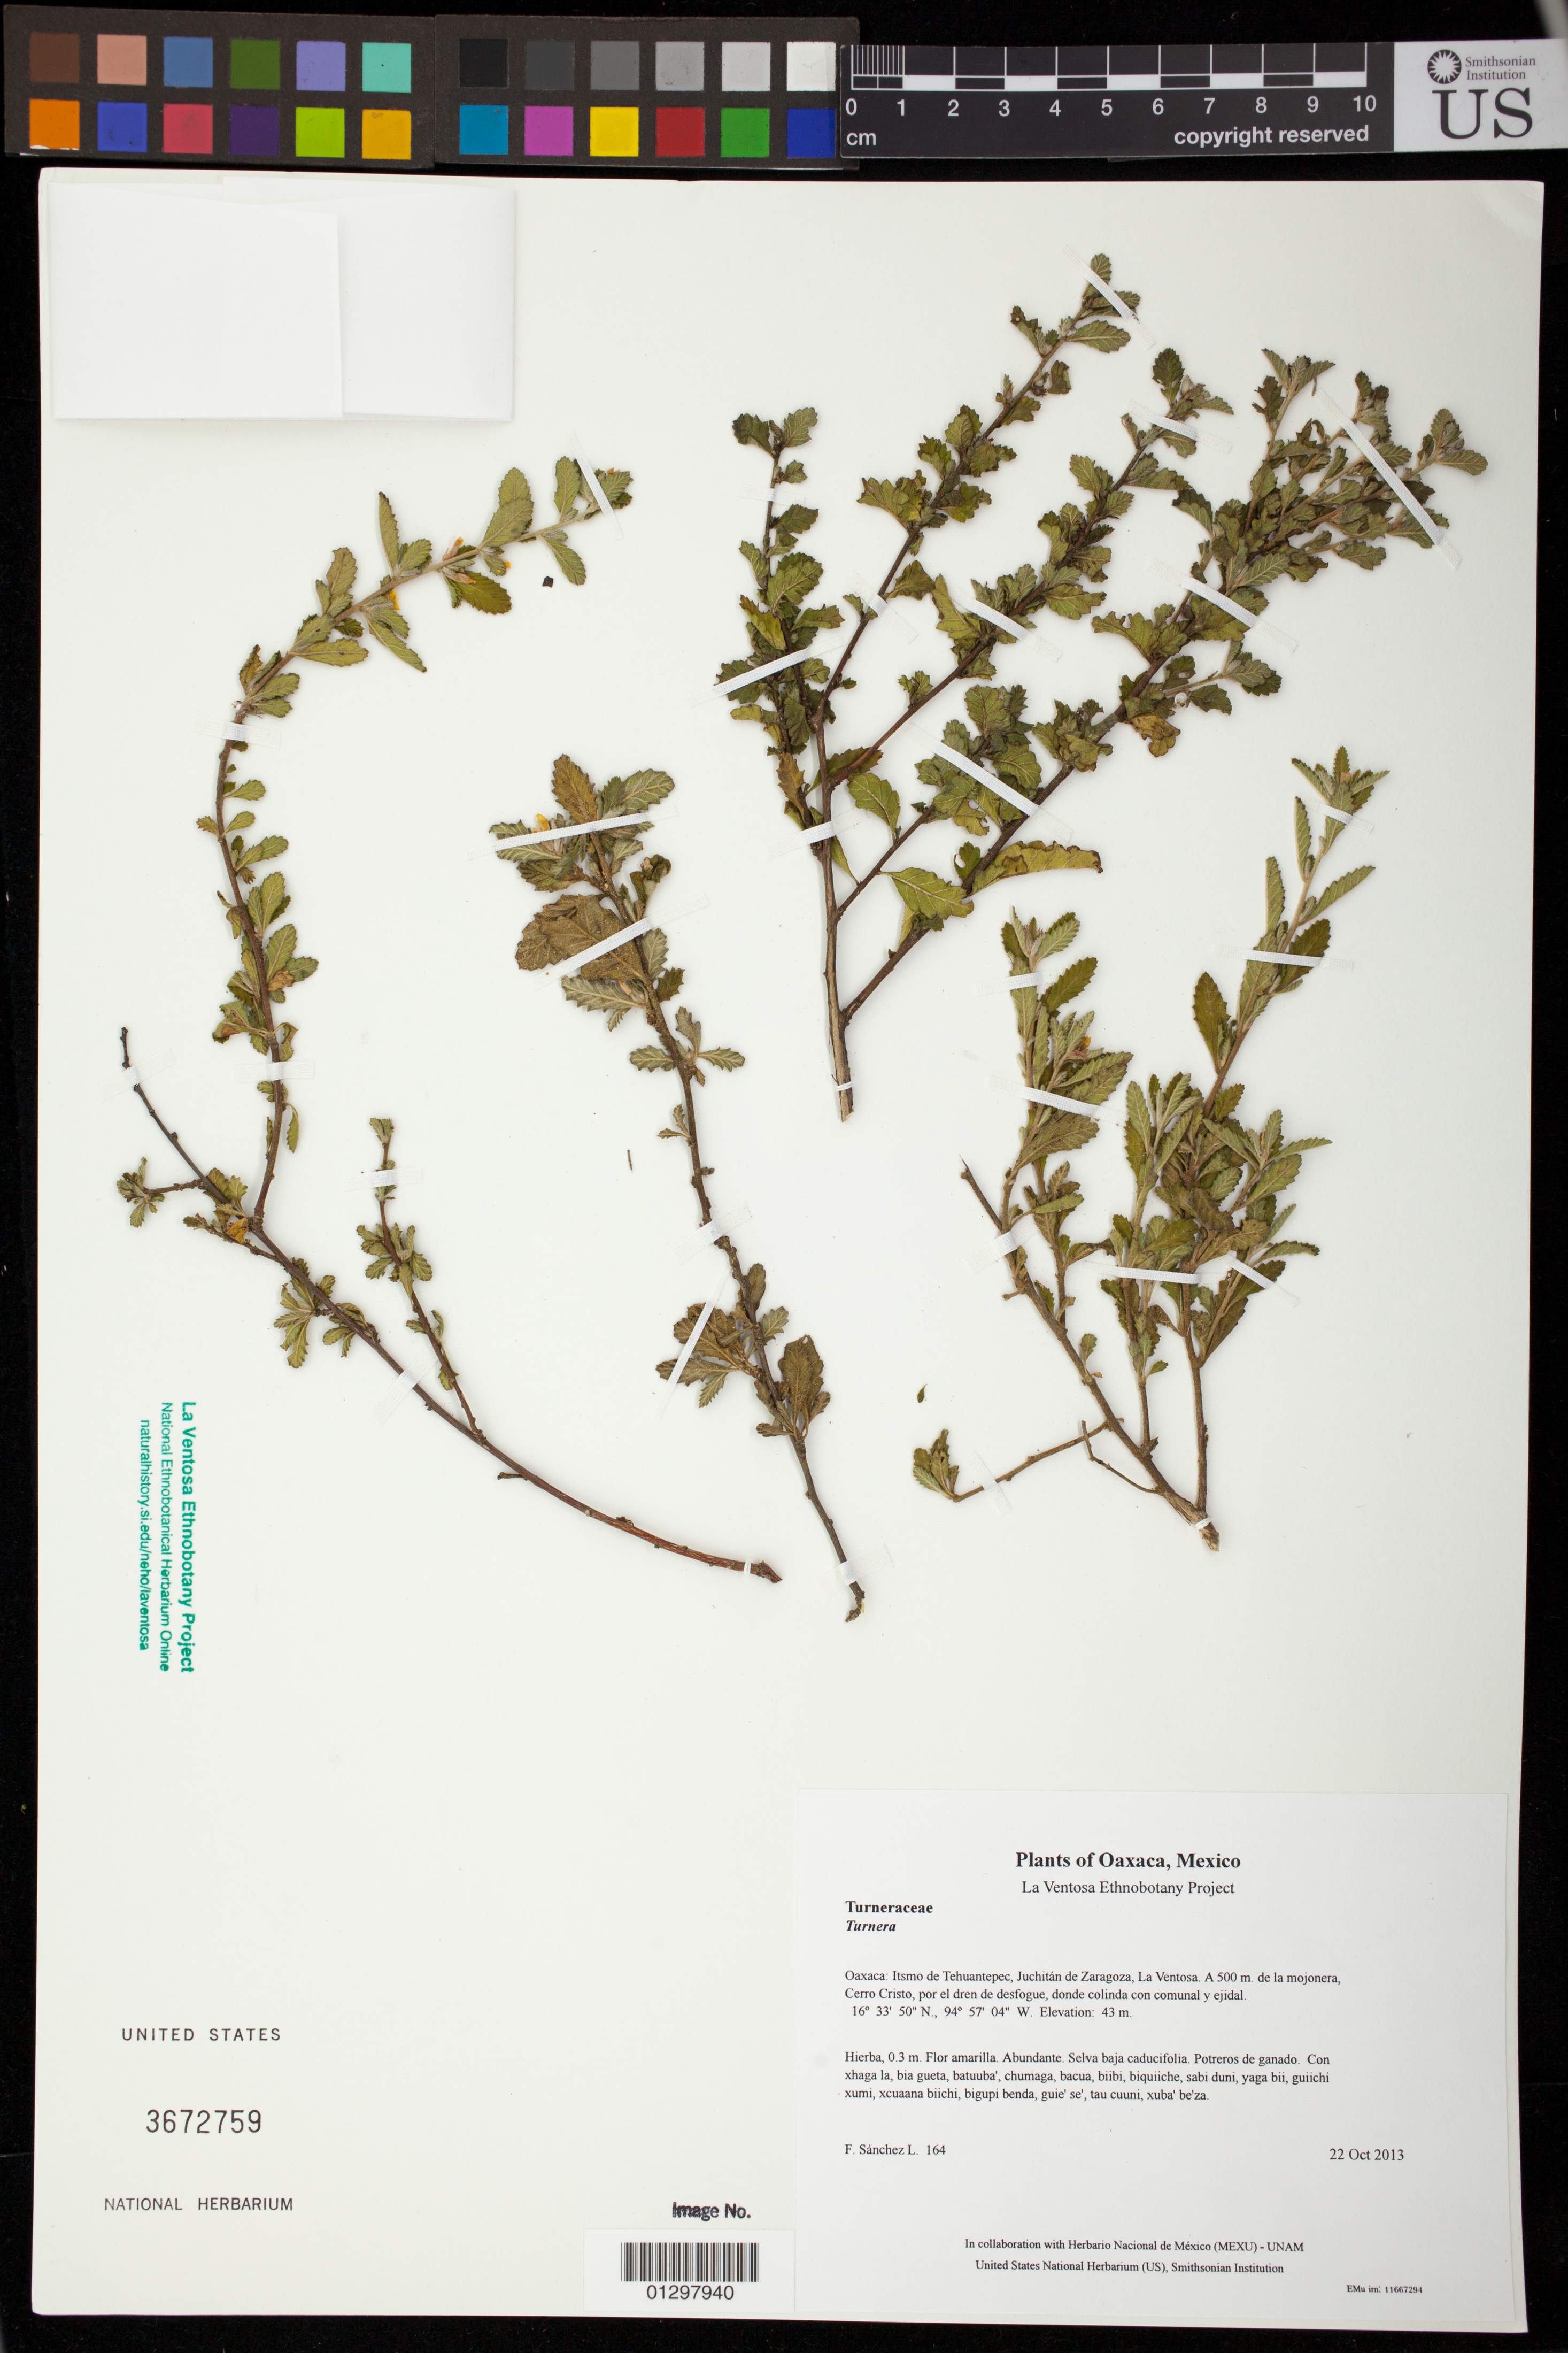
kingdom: Plantae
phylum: Tracheophyta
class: Magnoliopsida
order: Malpighiales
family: Turneraceae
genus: Turnera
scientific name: Turnera diffusa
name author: Willd. ex Schult.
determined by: Velasco G., Kenia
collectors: F. Sánchez L.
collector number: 164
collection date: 2013-10-22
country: Mexico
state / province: Oaxaca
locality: Itsmo de Tehuantepec, Juchitán de Zaragoza, La Ventosa. A 500 m. de la mojonera, Cerro Cristo, por el dren de desfogue, donde colinda con comunal y ejidal.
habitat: Selva baja caducifolia. Potreros de ganado.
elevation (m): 43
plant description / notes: MEXU, US; Guixi bandaga. 0.3 m. Guie' naguchi. Stale.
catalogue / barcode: US 3672759